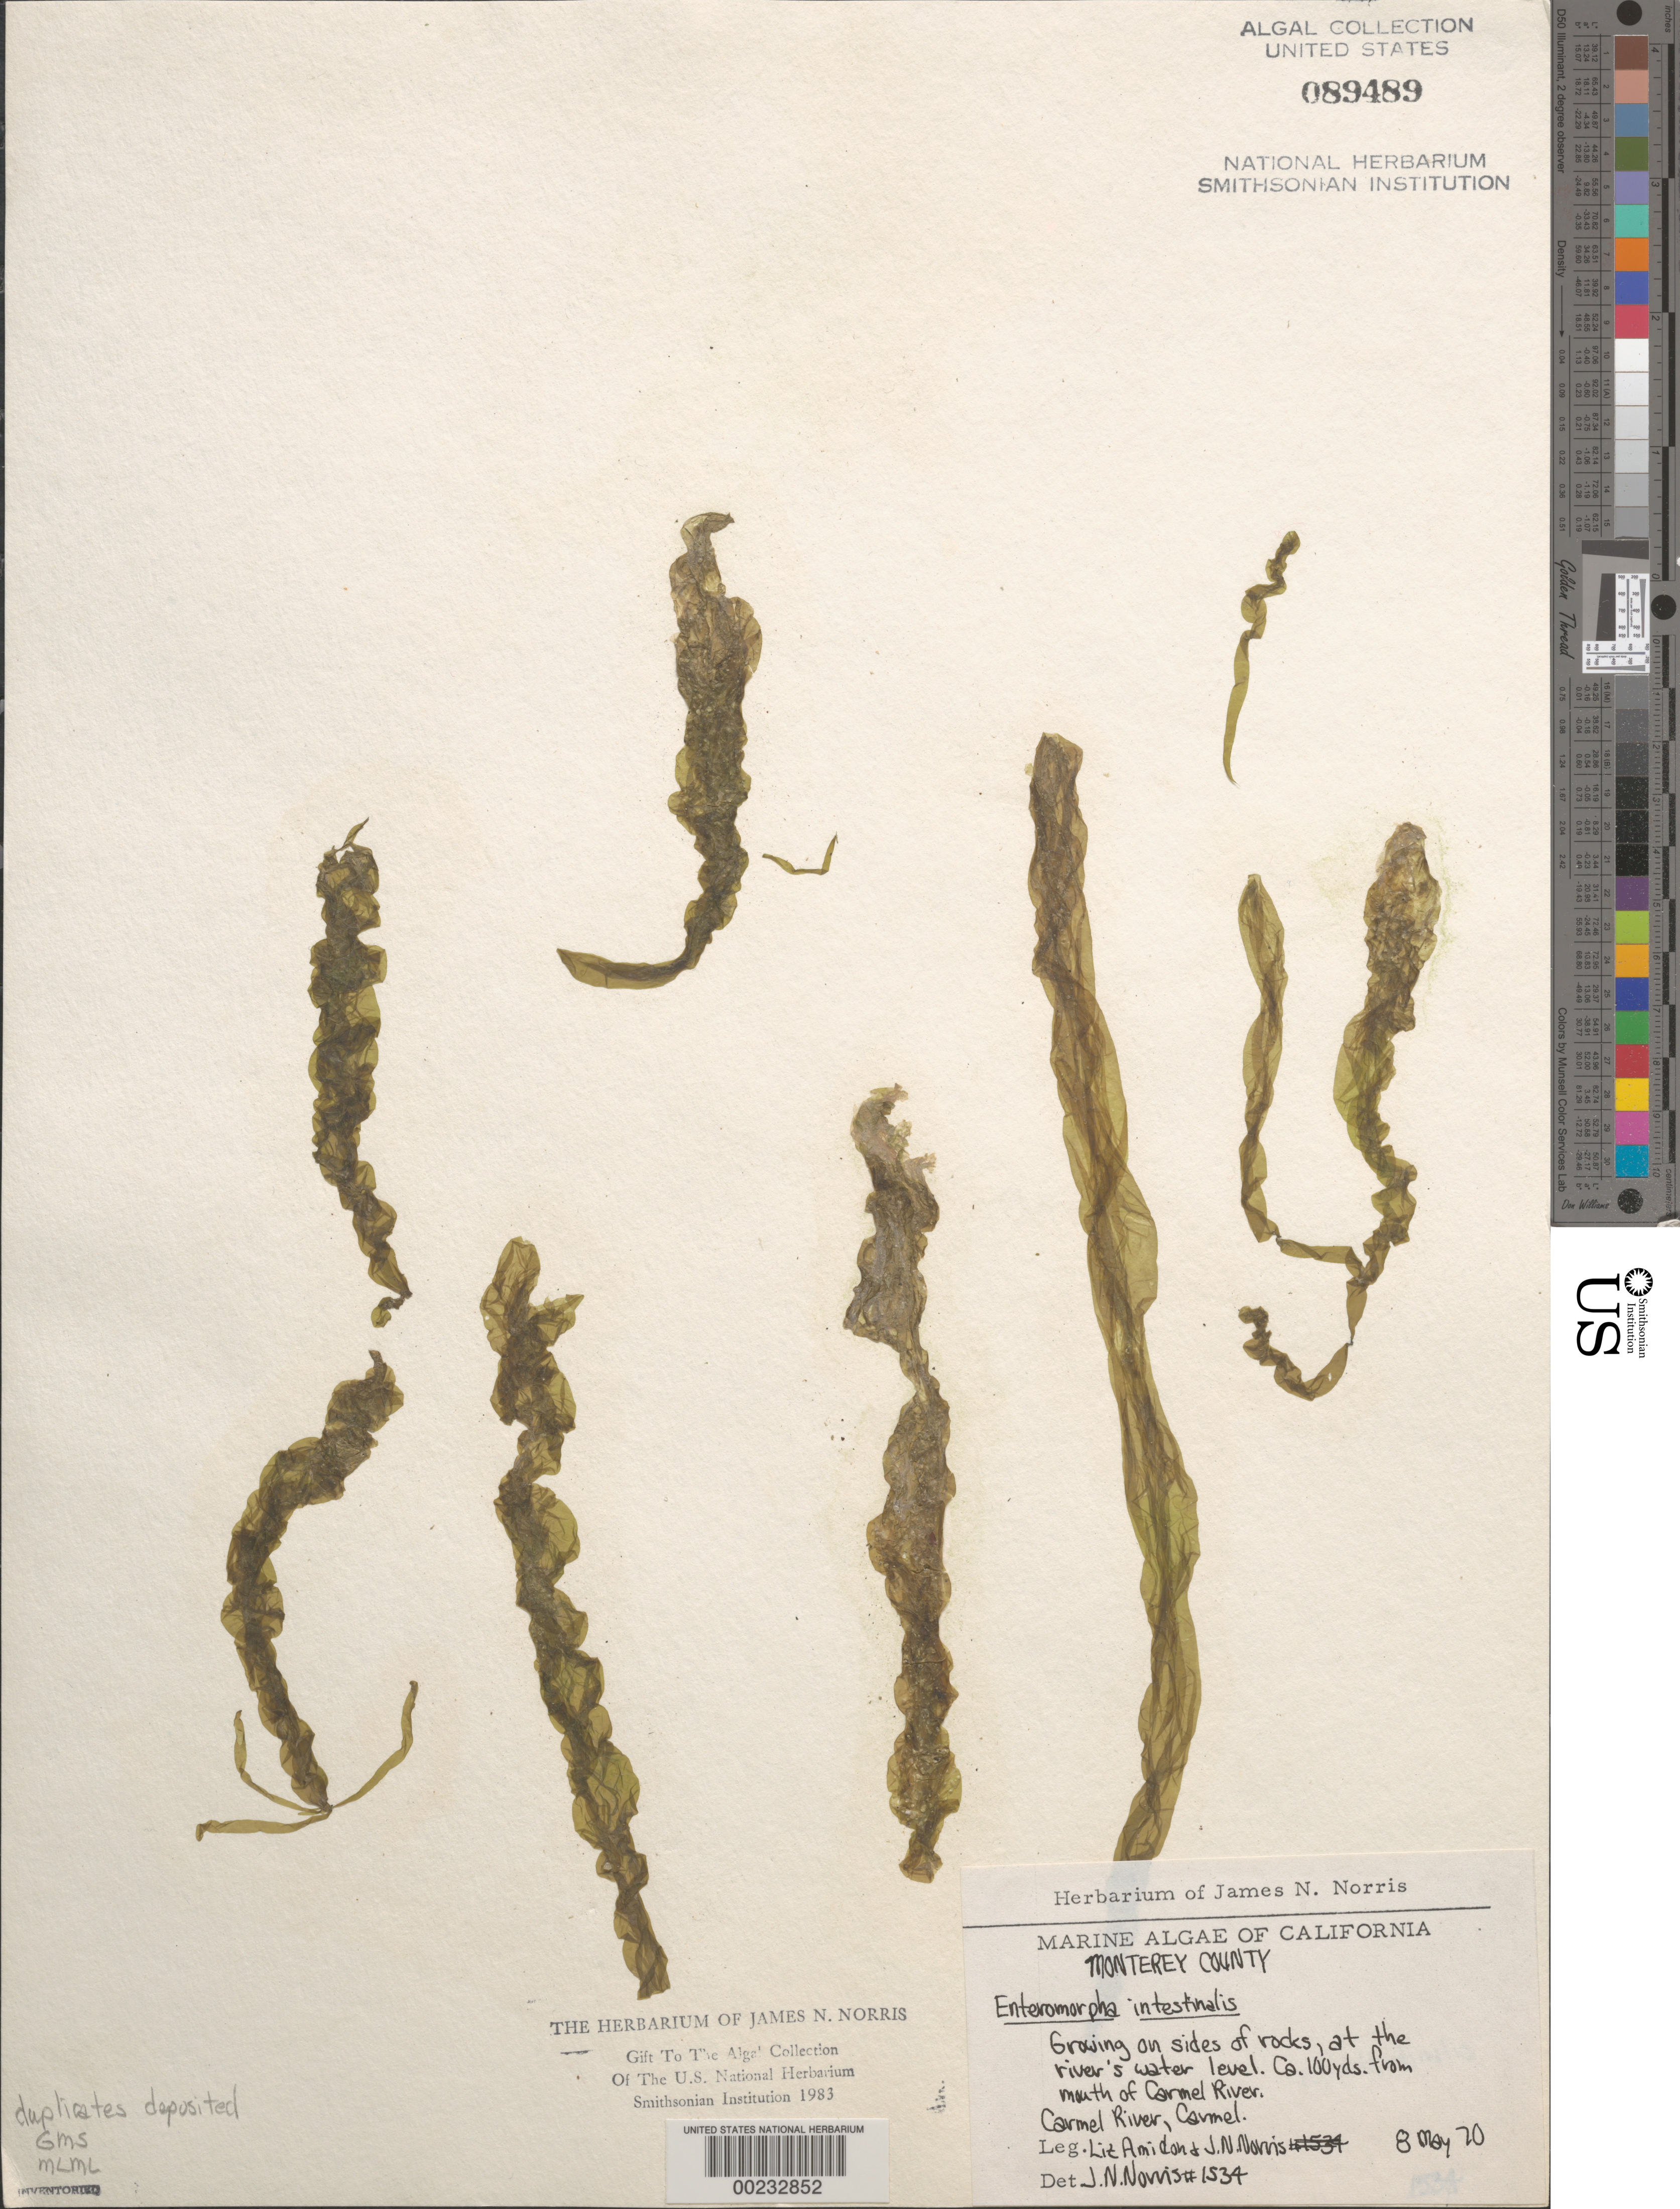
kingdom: Plantae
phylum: Chlorophyta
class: Ulvophyceae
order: Ulvales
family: Ulvaceae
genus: Ulva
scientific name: Ulva intestinalis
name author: L.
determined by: Algae name updating Project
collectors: E. Amidon & J. N. Norris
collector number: JN-1534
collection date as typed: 08 May 1970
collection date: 1970-05-08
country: United States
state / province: California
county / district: Monterey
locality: Carmel River, Carmel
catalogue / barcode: US 89489